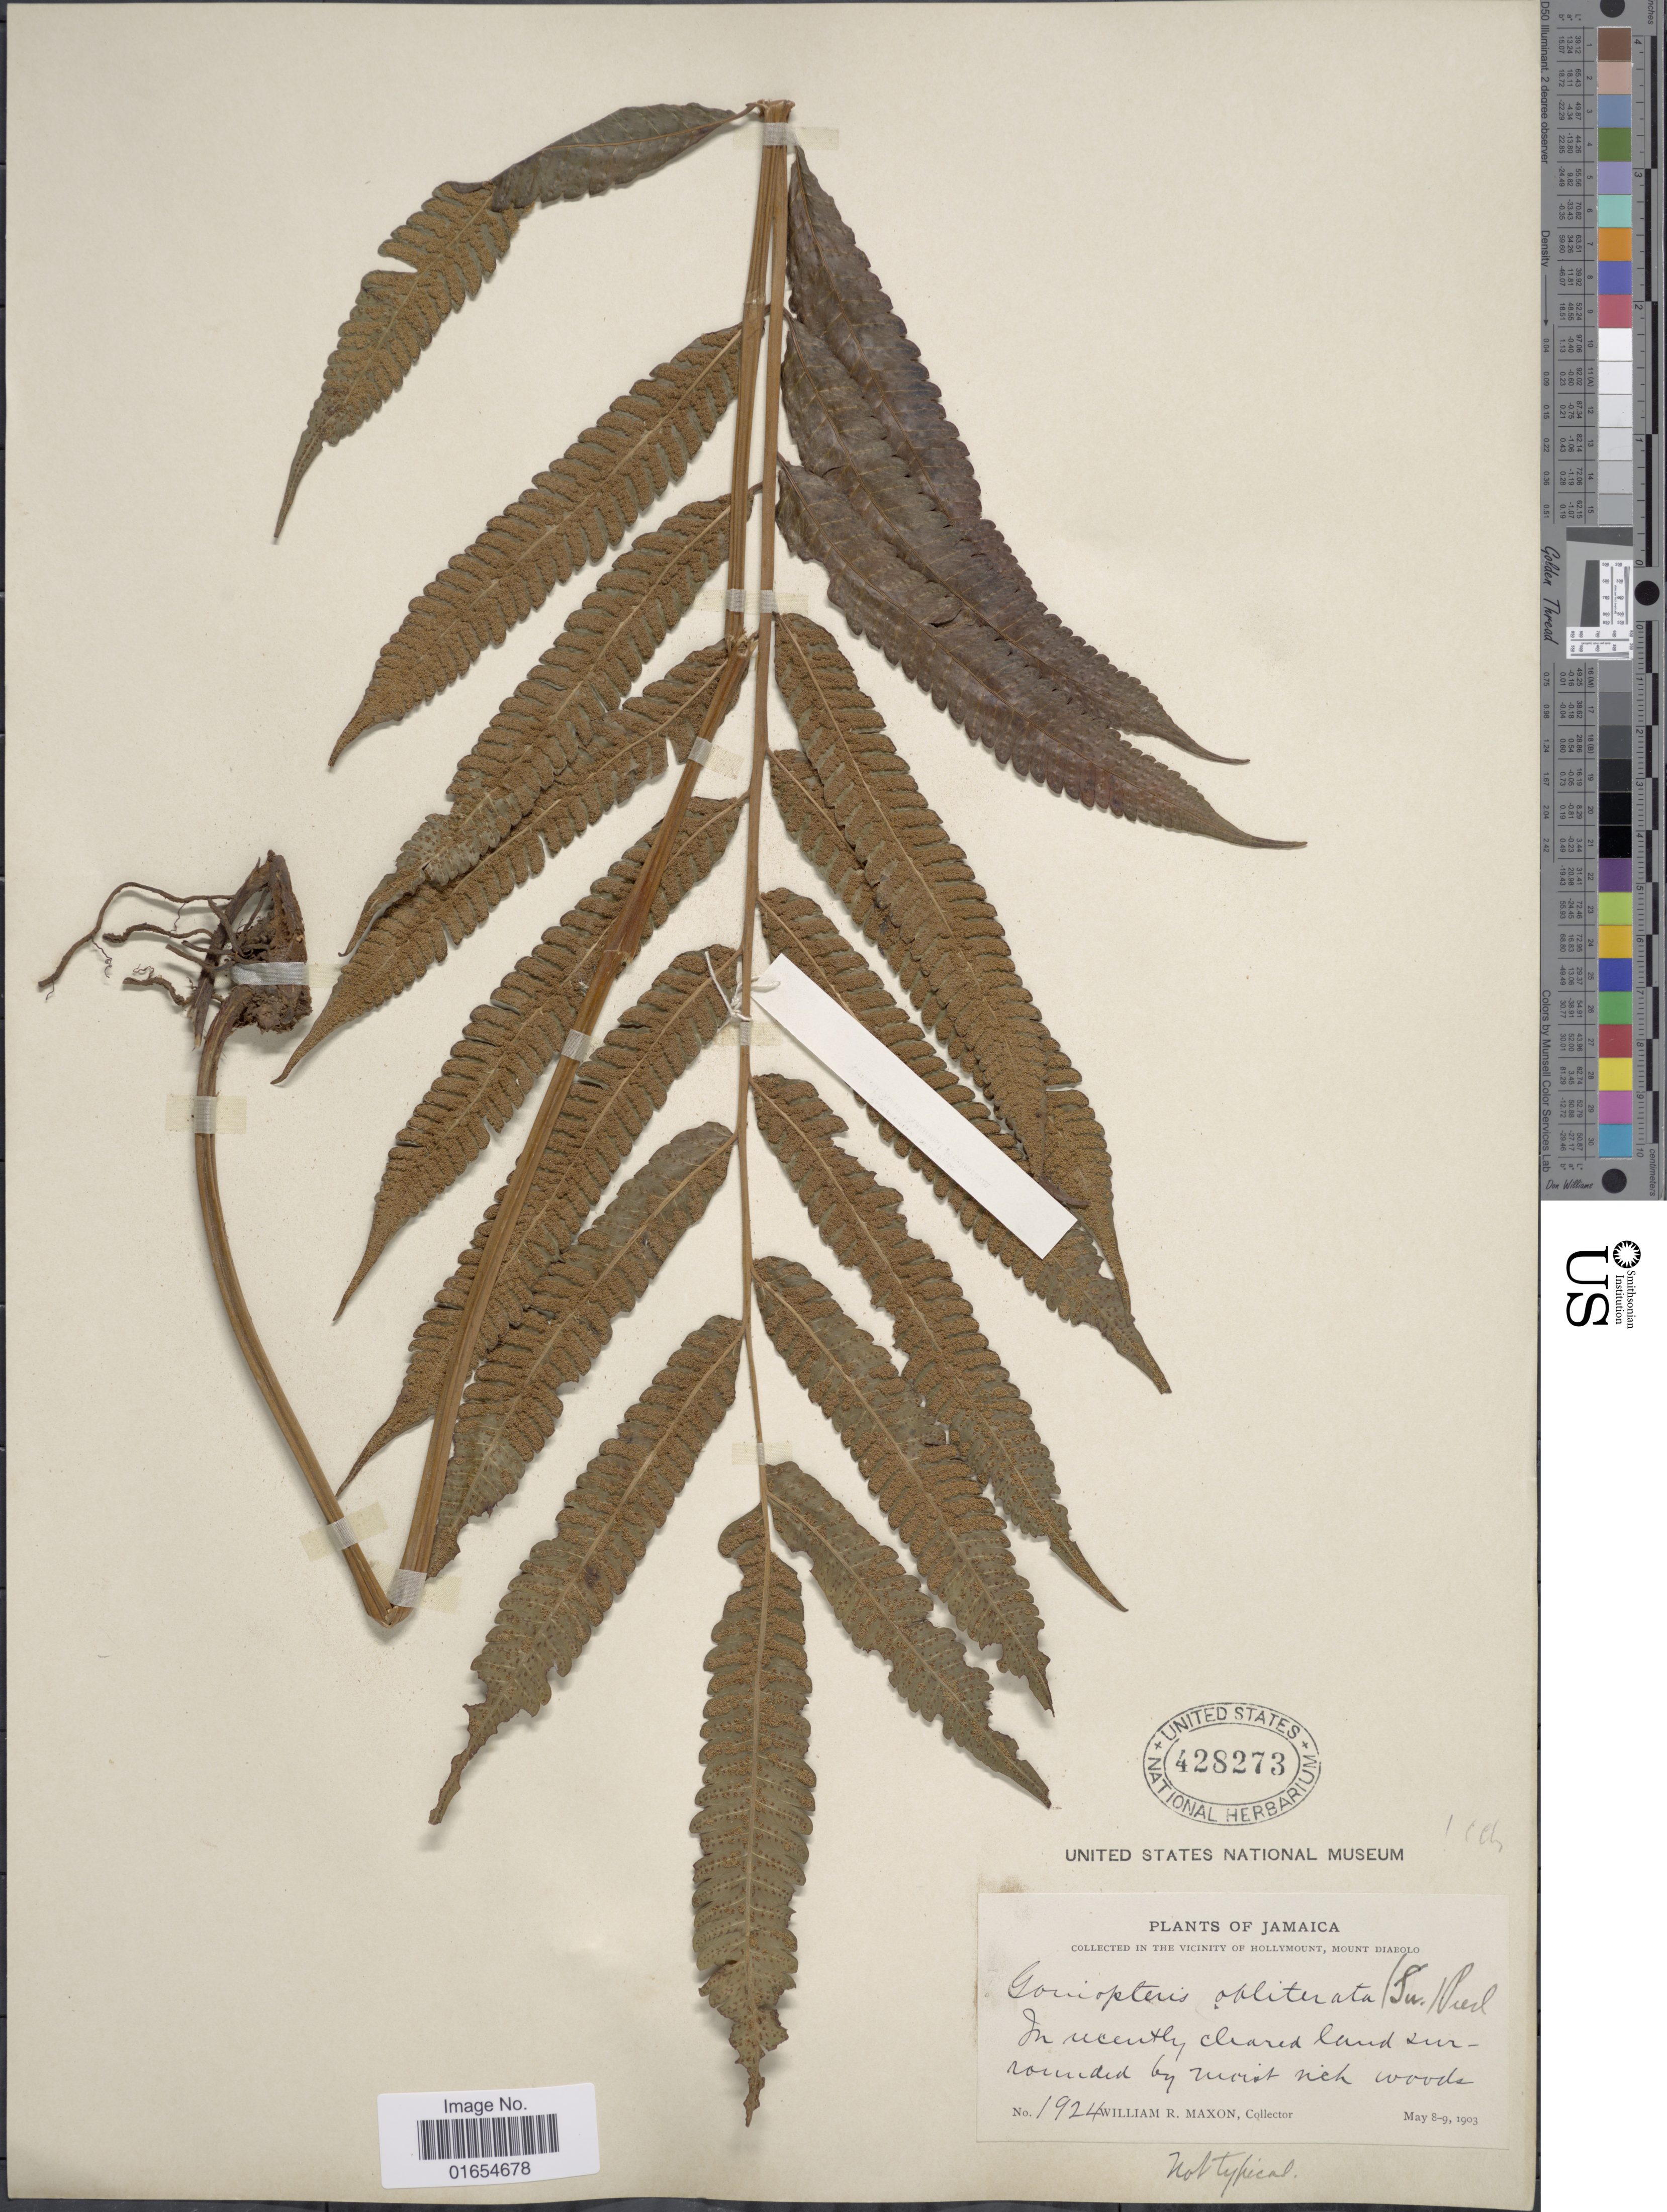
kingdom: Plantae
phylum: Tracheophyta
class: Polypodiopsida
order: Polypodiales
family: Thelypteridaceae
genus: Goniopteris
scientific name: Goniopteris obliterata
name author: (Sw.) C. Presl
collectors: W. R. Maxon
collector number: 1924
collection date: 1903-05-08/1903-05-09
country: Jamaica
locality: Collected in the vicinity of Hollymount, Mount Diablo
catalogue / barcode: US 428273